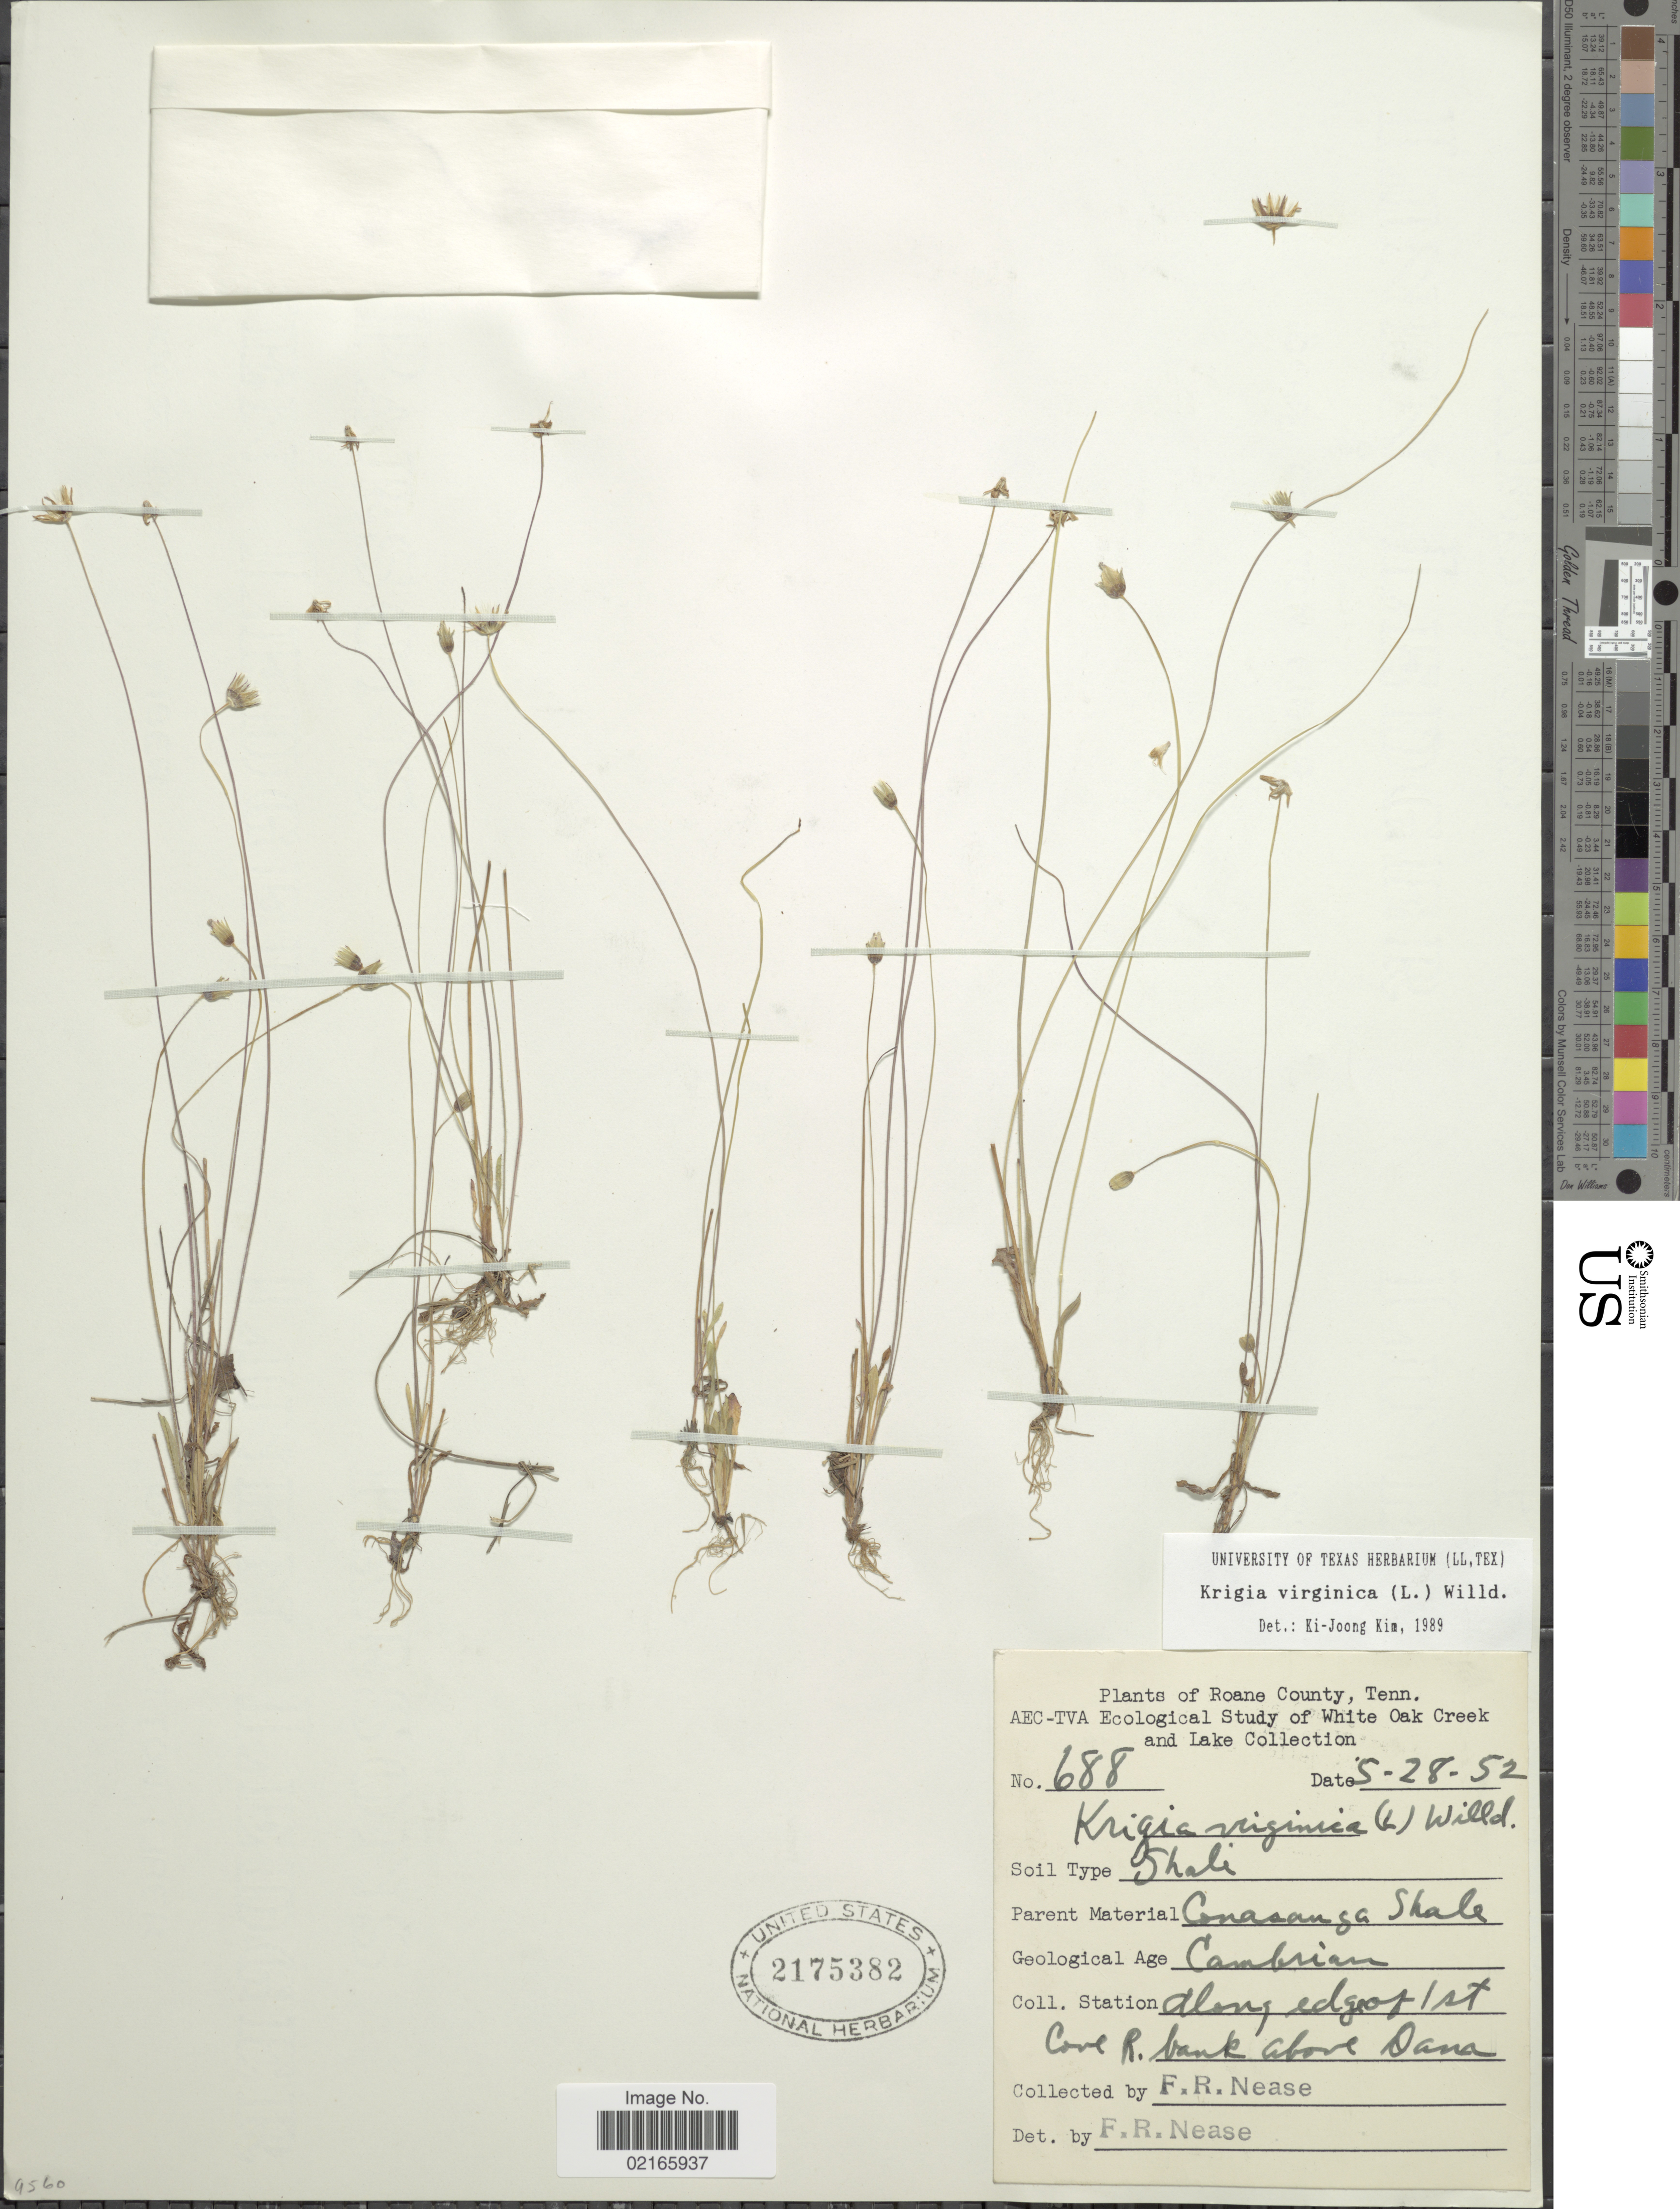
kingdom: Plantae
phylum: Tracheophyta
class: Magnoliopsida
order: Asterales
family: Asteraceae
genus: Krigia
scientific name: Krigia virginica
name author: (L.) Willd.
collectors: F. Nease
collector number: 688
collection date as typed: Transcribed d/m/y: 28/5/52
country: United States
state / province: Tennessee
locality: Roane County, along edge of 1st. cove R. bank above Dam, White Oak Creek and Lake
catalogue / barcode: US 2175382